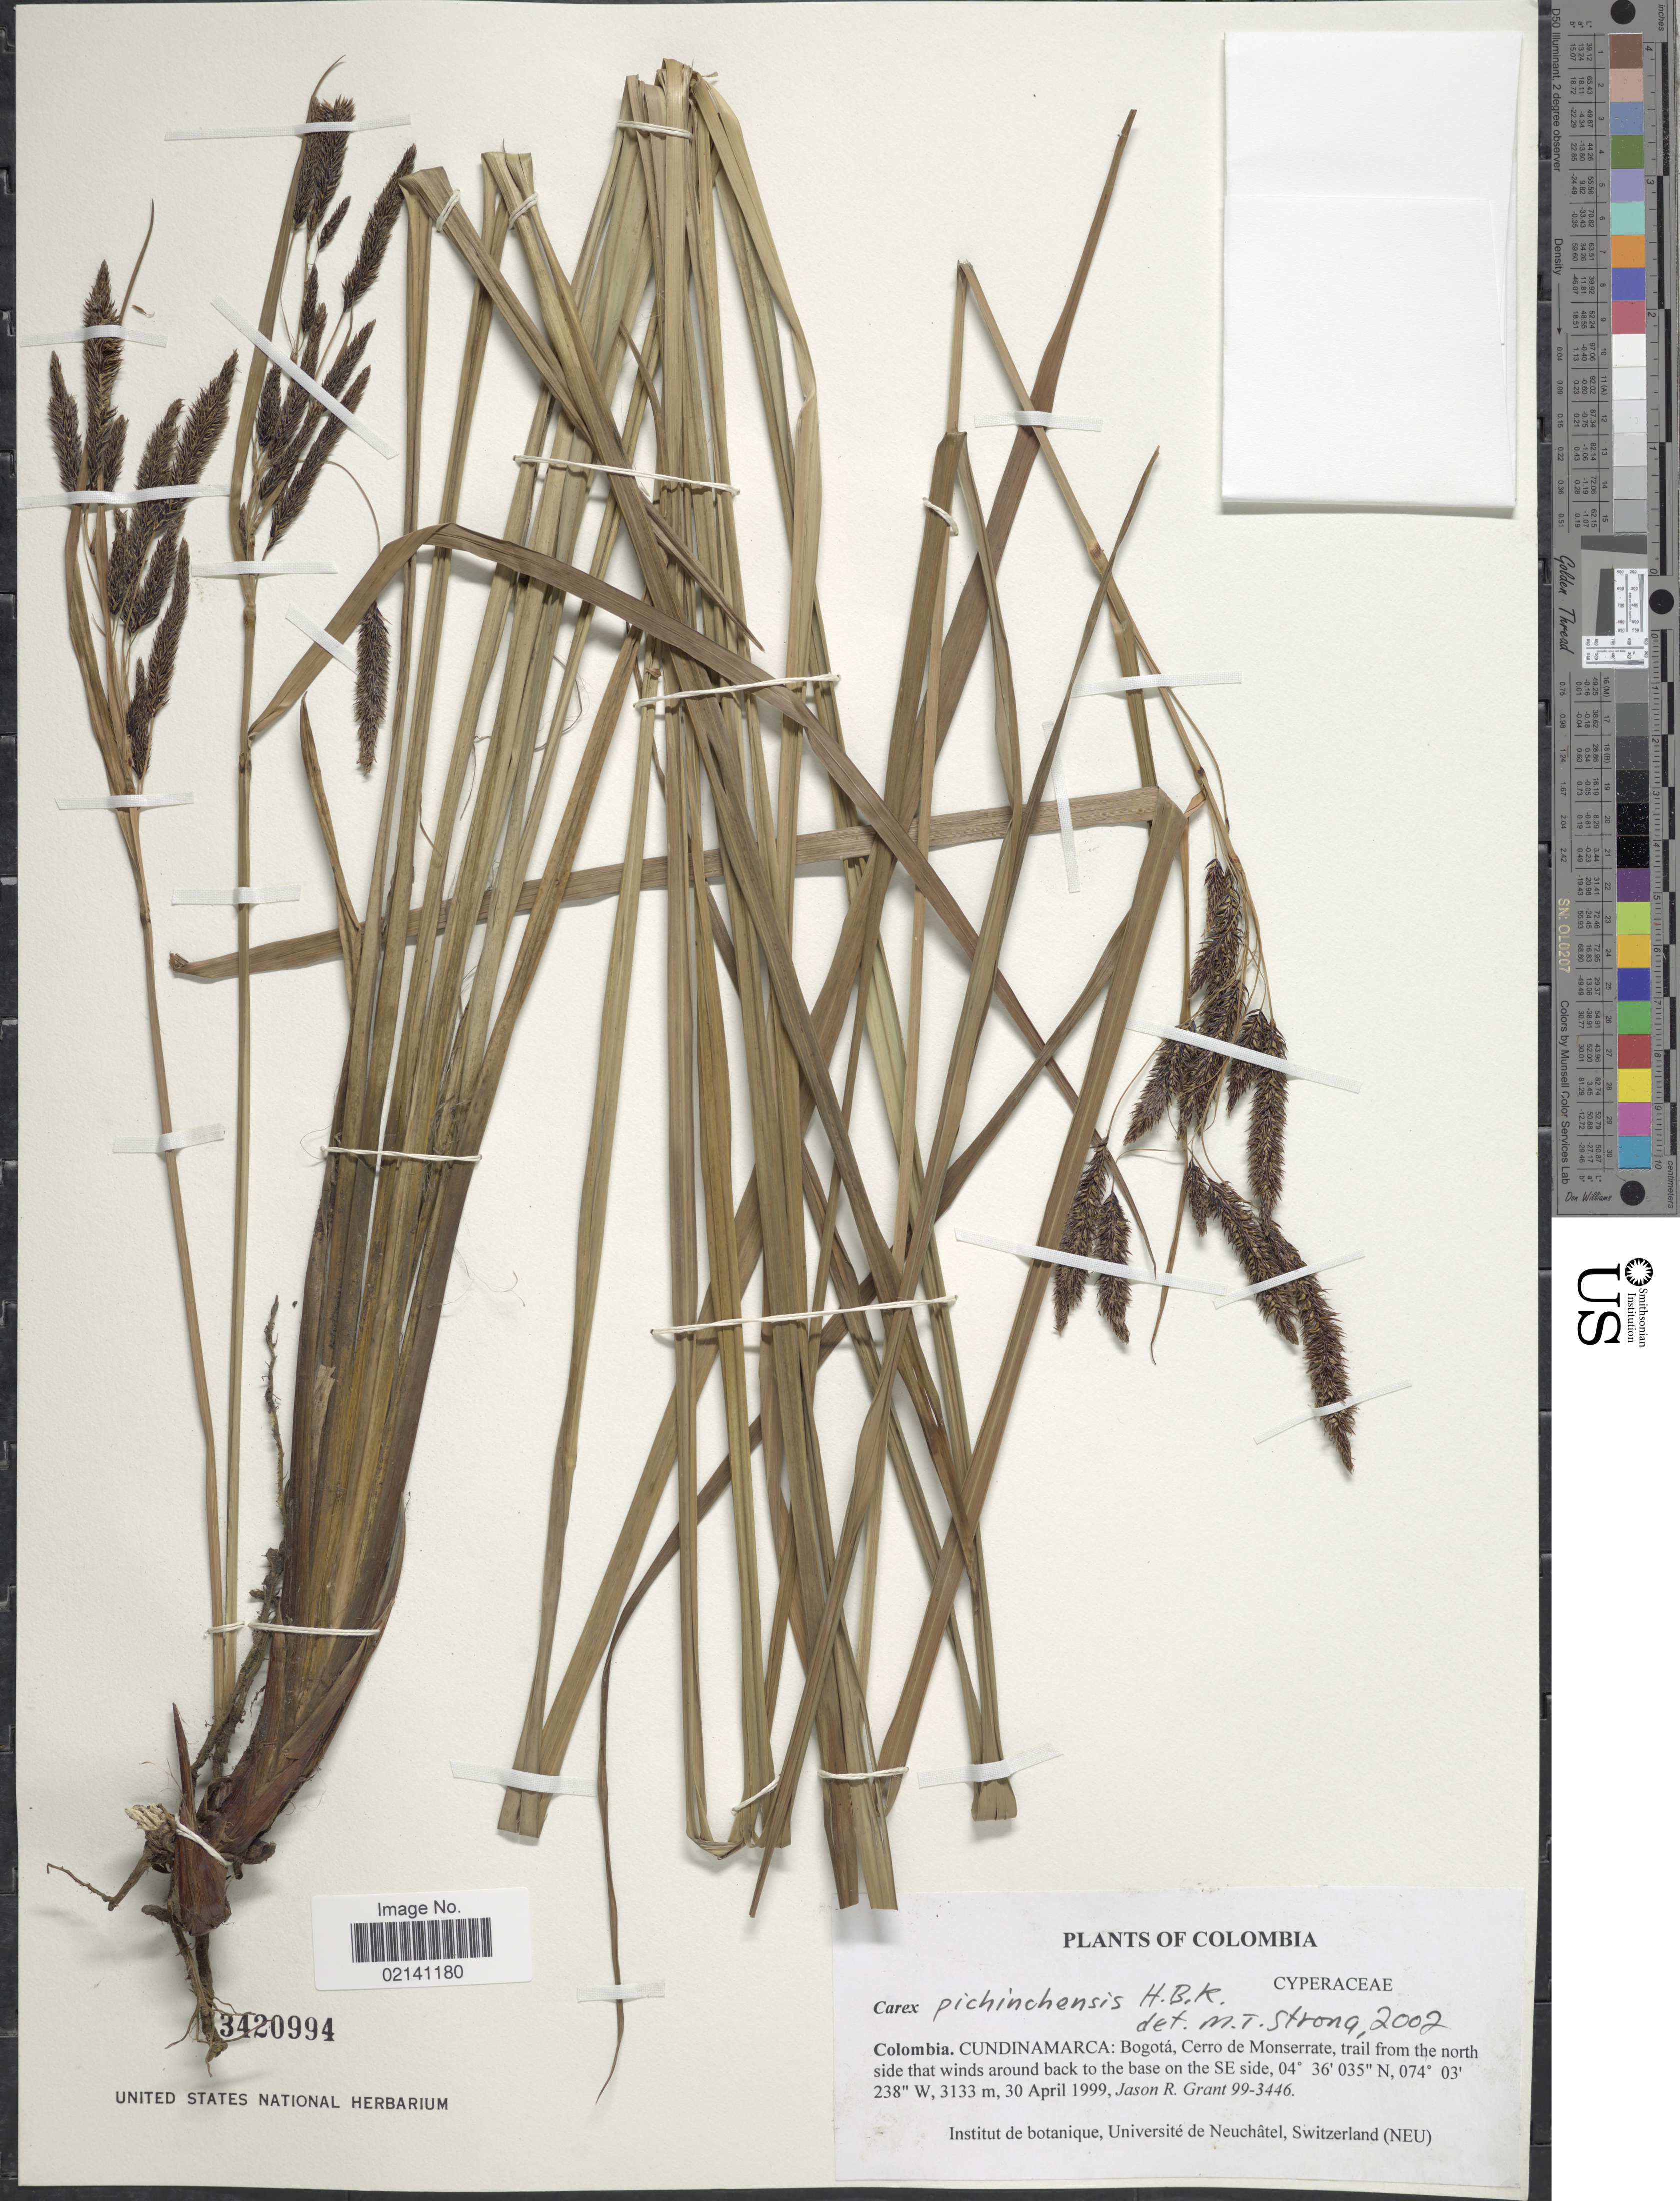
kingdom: Plantae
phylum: Tracheophyta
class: Liliopsida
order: Poales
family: Cyperaceae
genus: Carex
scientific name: Carex pichinchensis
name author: Kunth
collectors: J. R. Grant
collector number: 99-3446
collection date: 1999-04-30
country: Colombia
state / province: Cundinamarca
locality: Bogota, Cerro de Monserrate, trail from the north side that winds around back to the base on the SE side.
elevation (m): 3133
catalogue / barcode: US 3420994